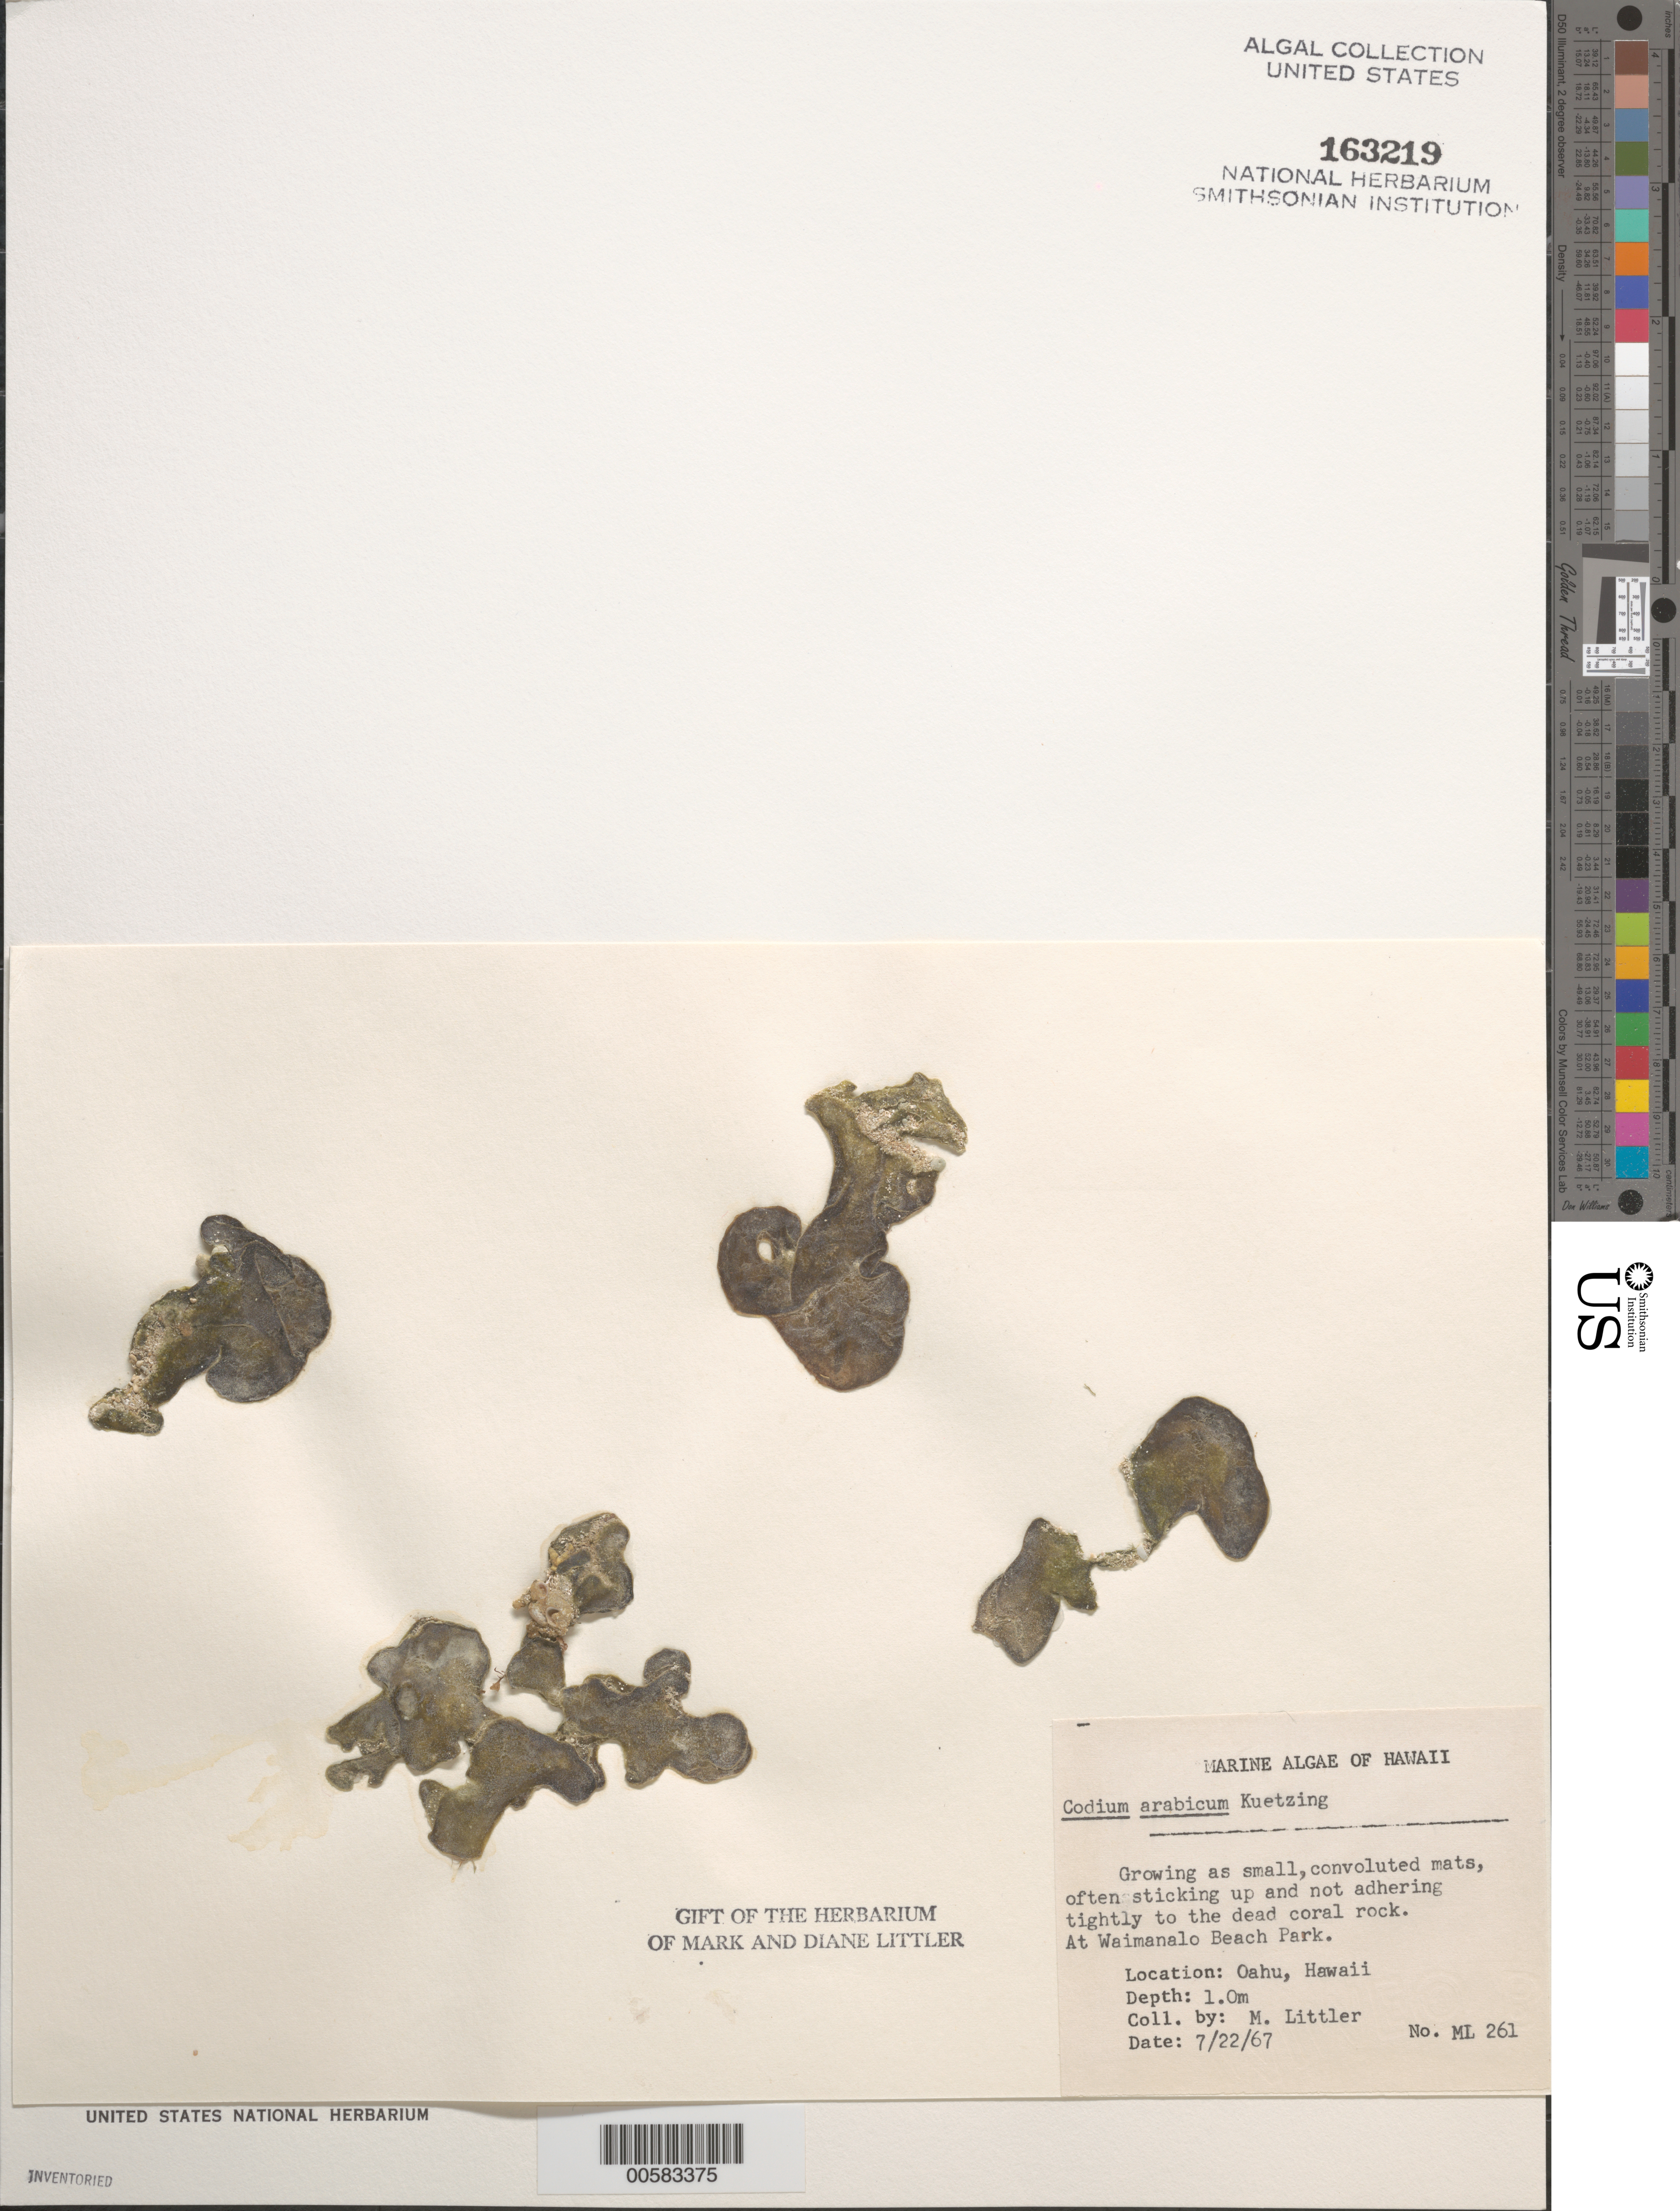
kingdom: Plantae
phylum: Chlorophyta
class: Ulvophyceae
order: Bryopsidales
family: Codiaceae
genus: Codium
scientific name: Codium arabicum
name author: Kütz.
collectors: M. M. Littler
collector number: ML 261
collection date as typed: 22 Jul 1967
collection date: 1967-07-22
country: United States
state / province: Hawaii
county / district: Honolulu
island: Oahu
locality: Waimanalo Beach Park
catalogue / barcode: US 163219